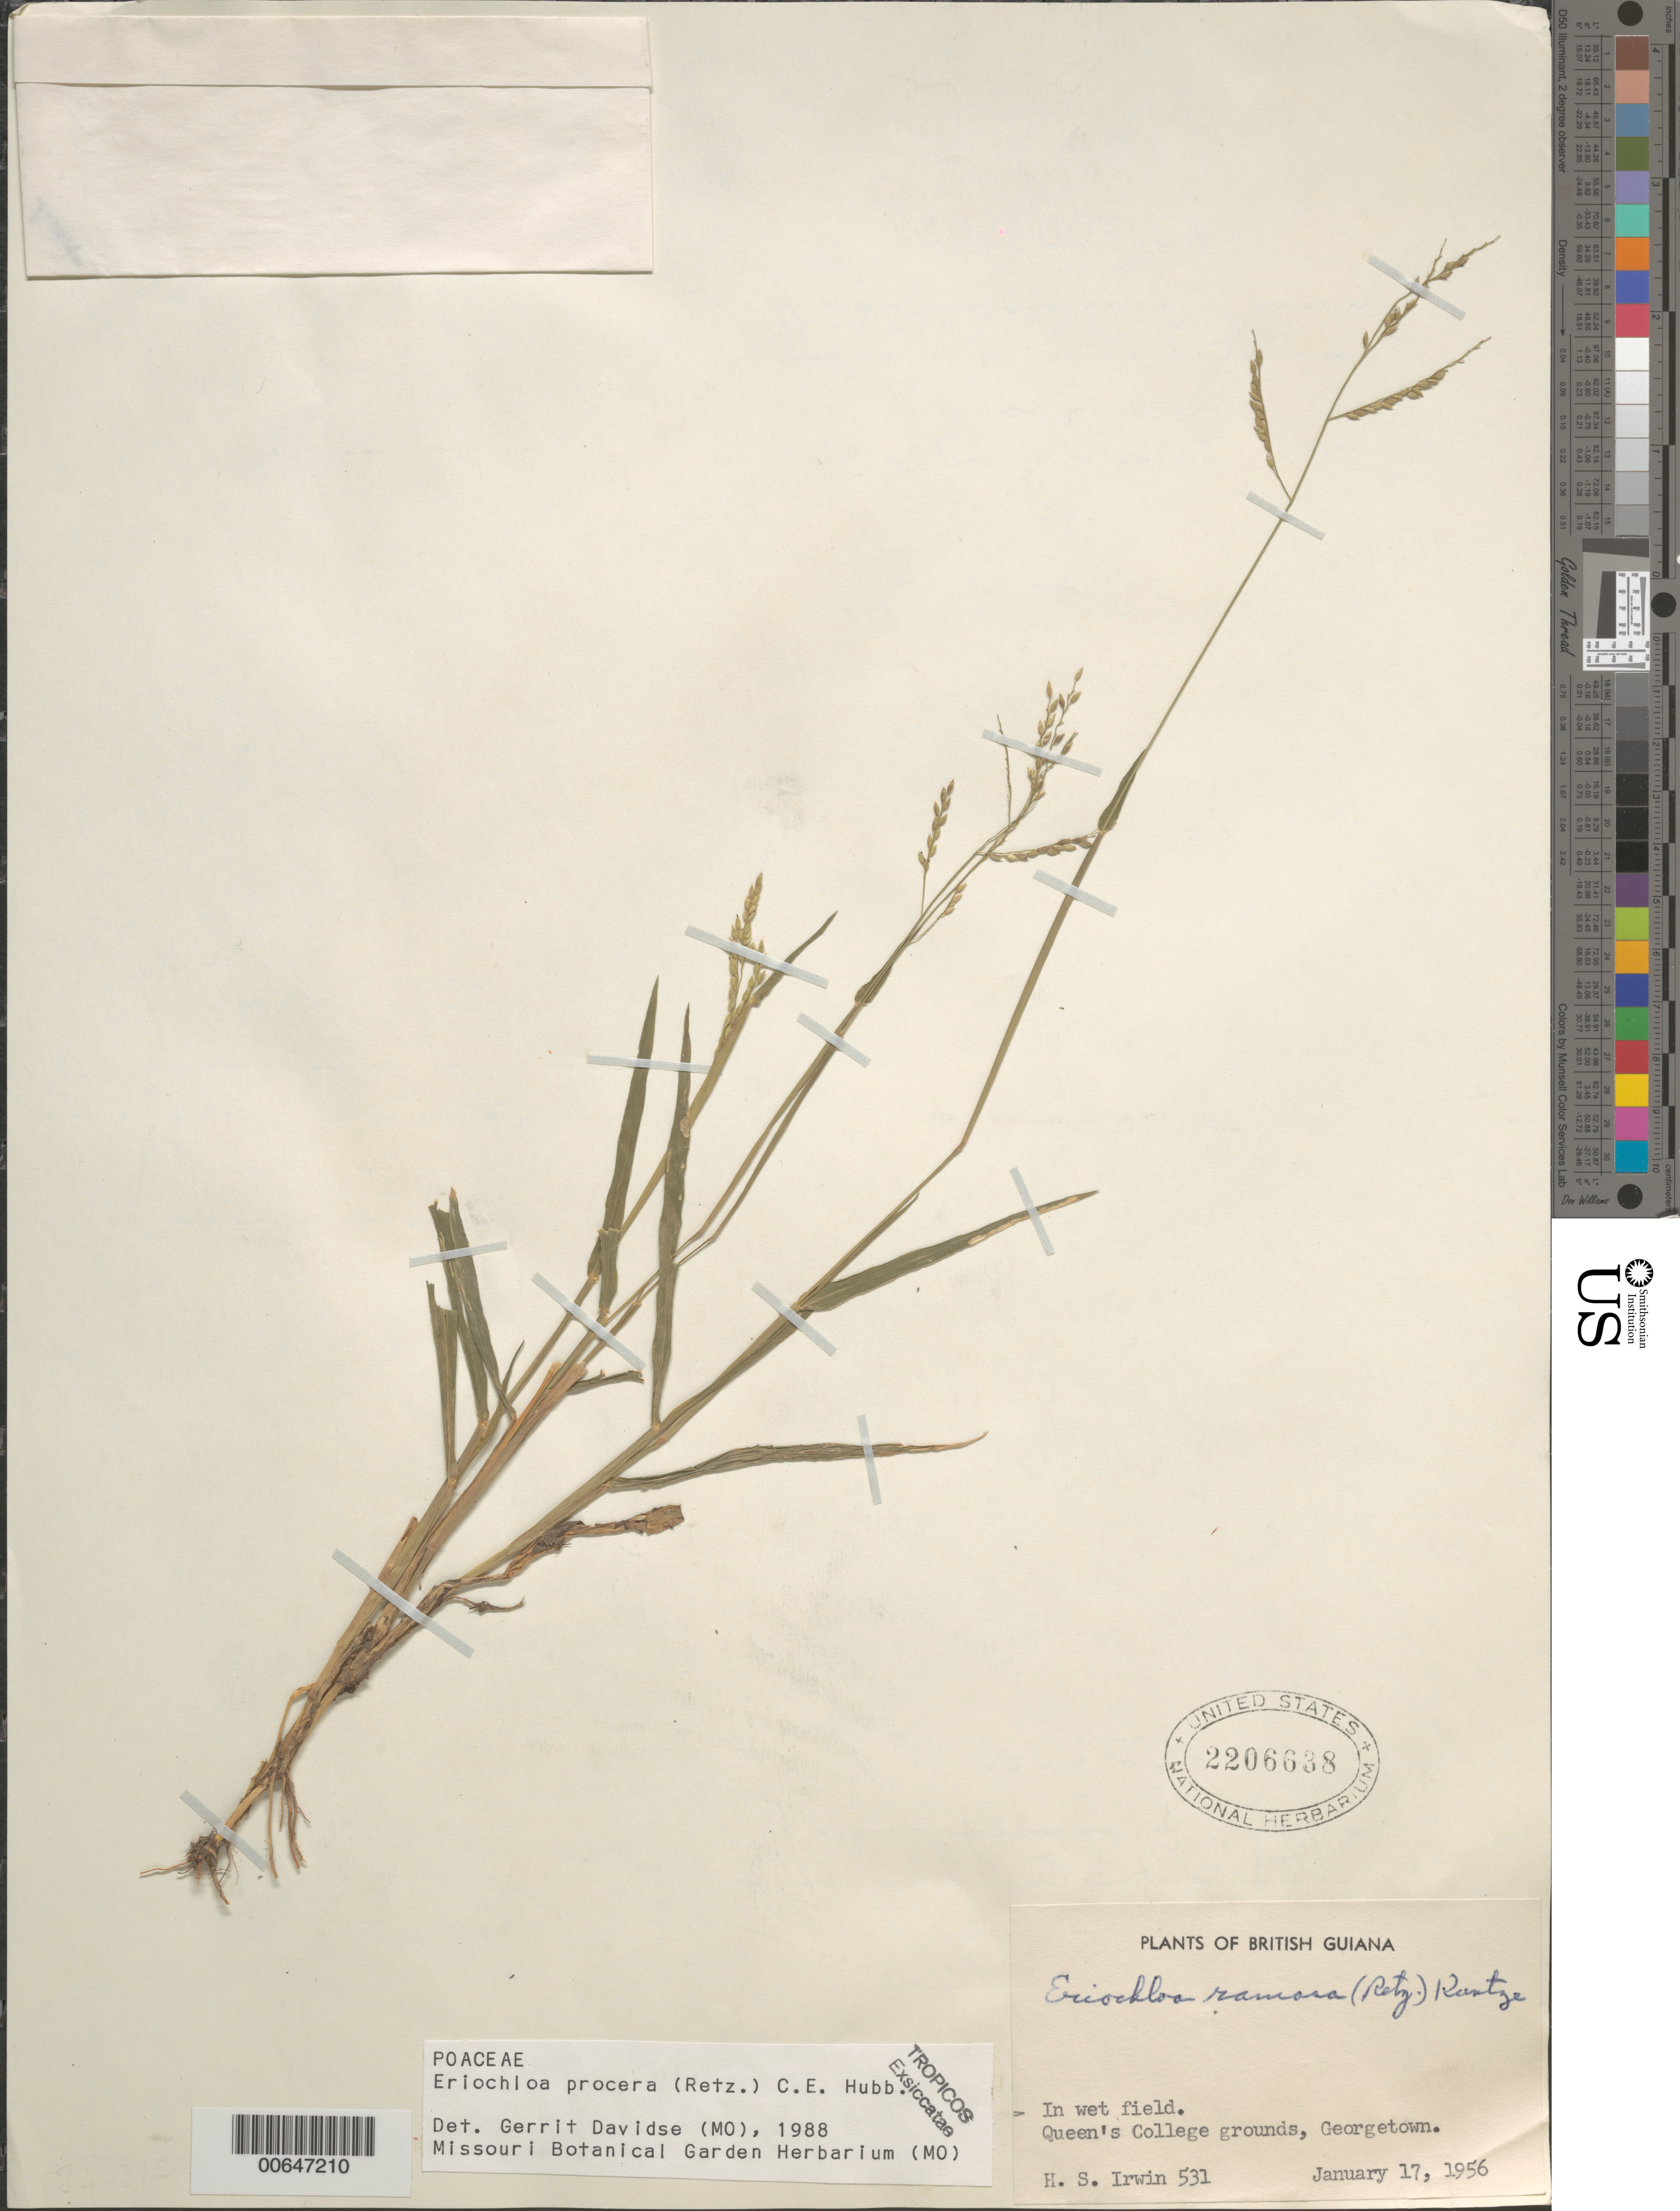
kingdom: Plantae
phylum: Tracheophyta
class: Liliopsida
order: Poales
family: Poaceae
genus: Eriochloa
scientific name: Eriochloa procera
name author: (Retz.) C.E. Hubb.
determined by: Davidse, Gerrit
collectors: H. Irwin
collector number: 531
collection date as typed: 17-Jan-56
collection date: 1956-01-17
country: Guyana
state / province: Demerara-Mahaica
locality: Georgetown, Queen's College grounds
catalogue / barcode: US 2206638